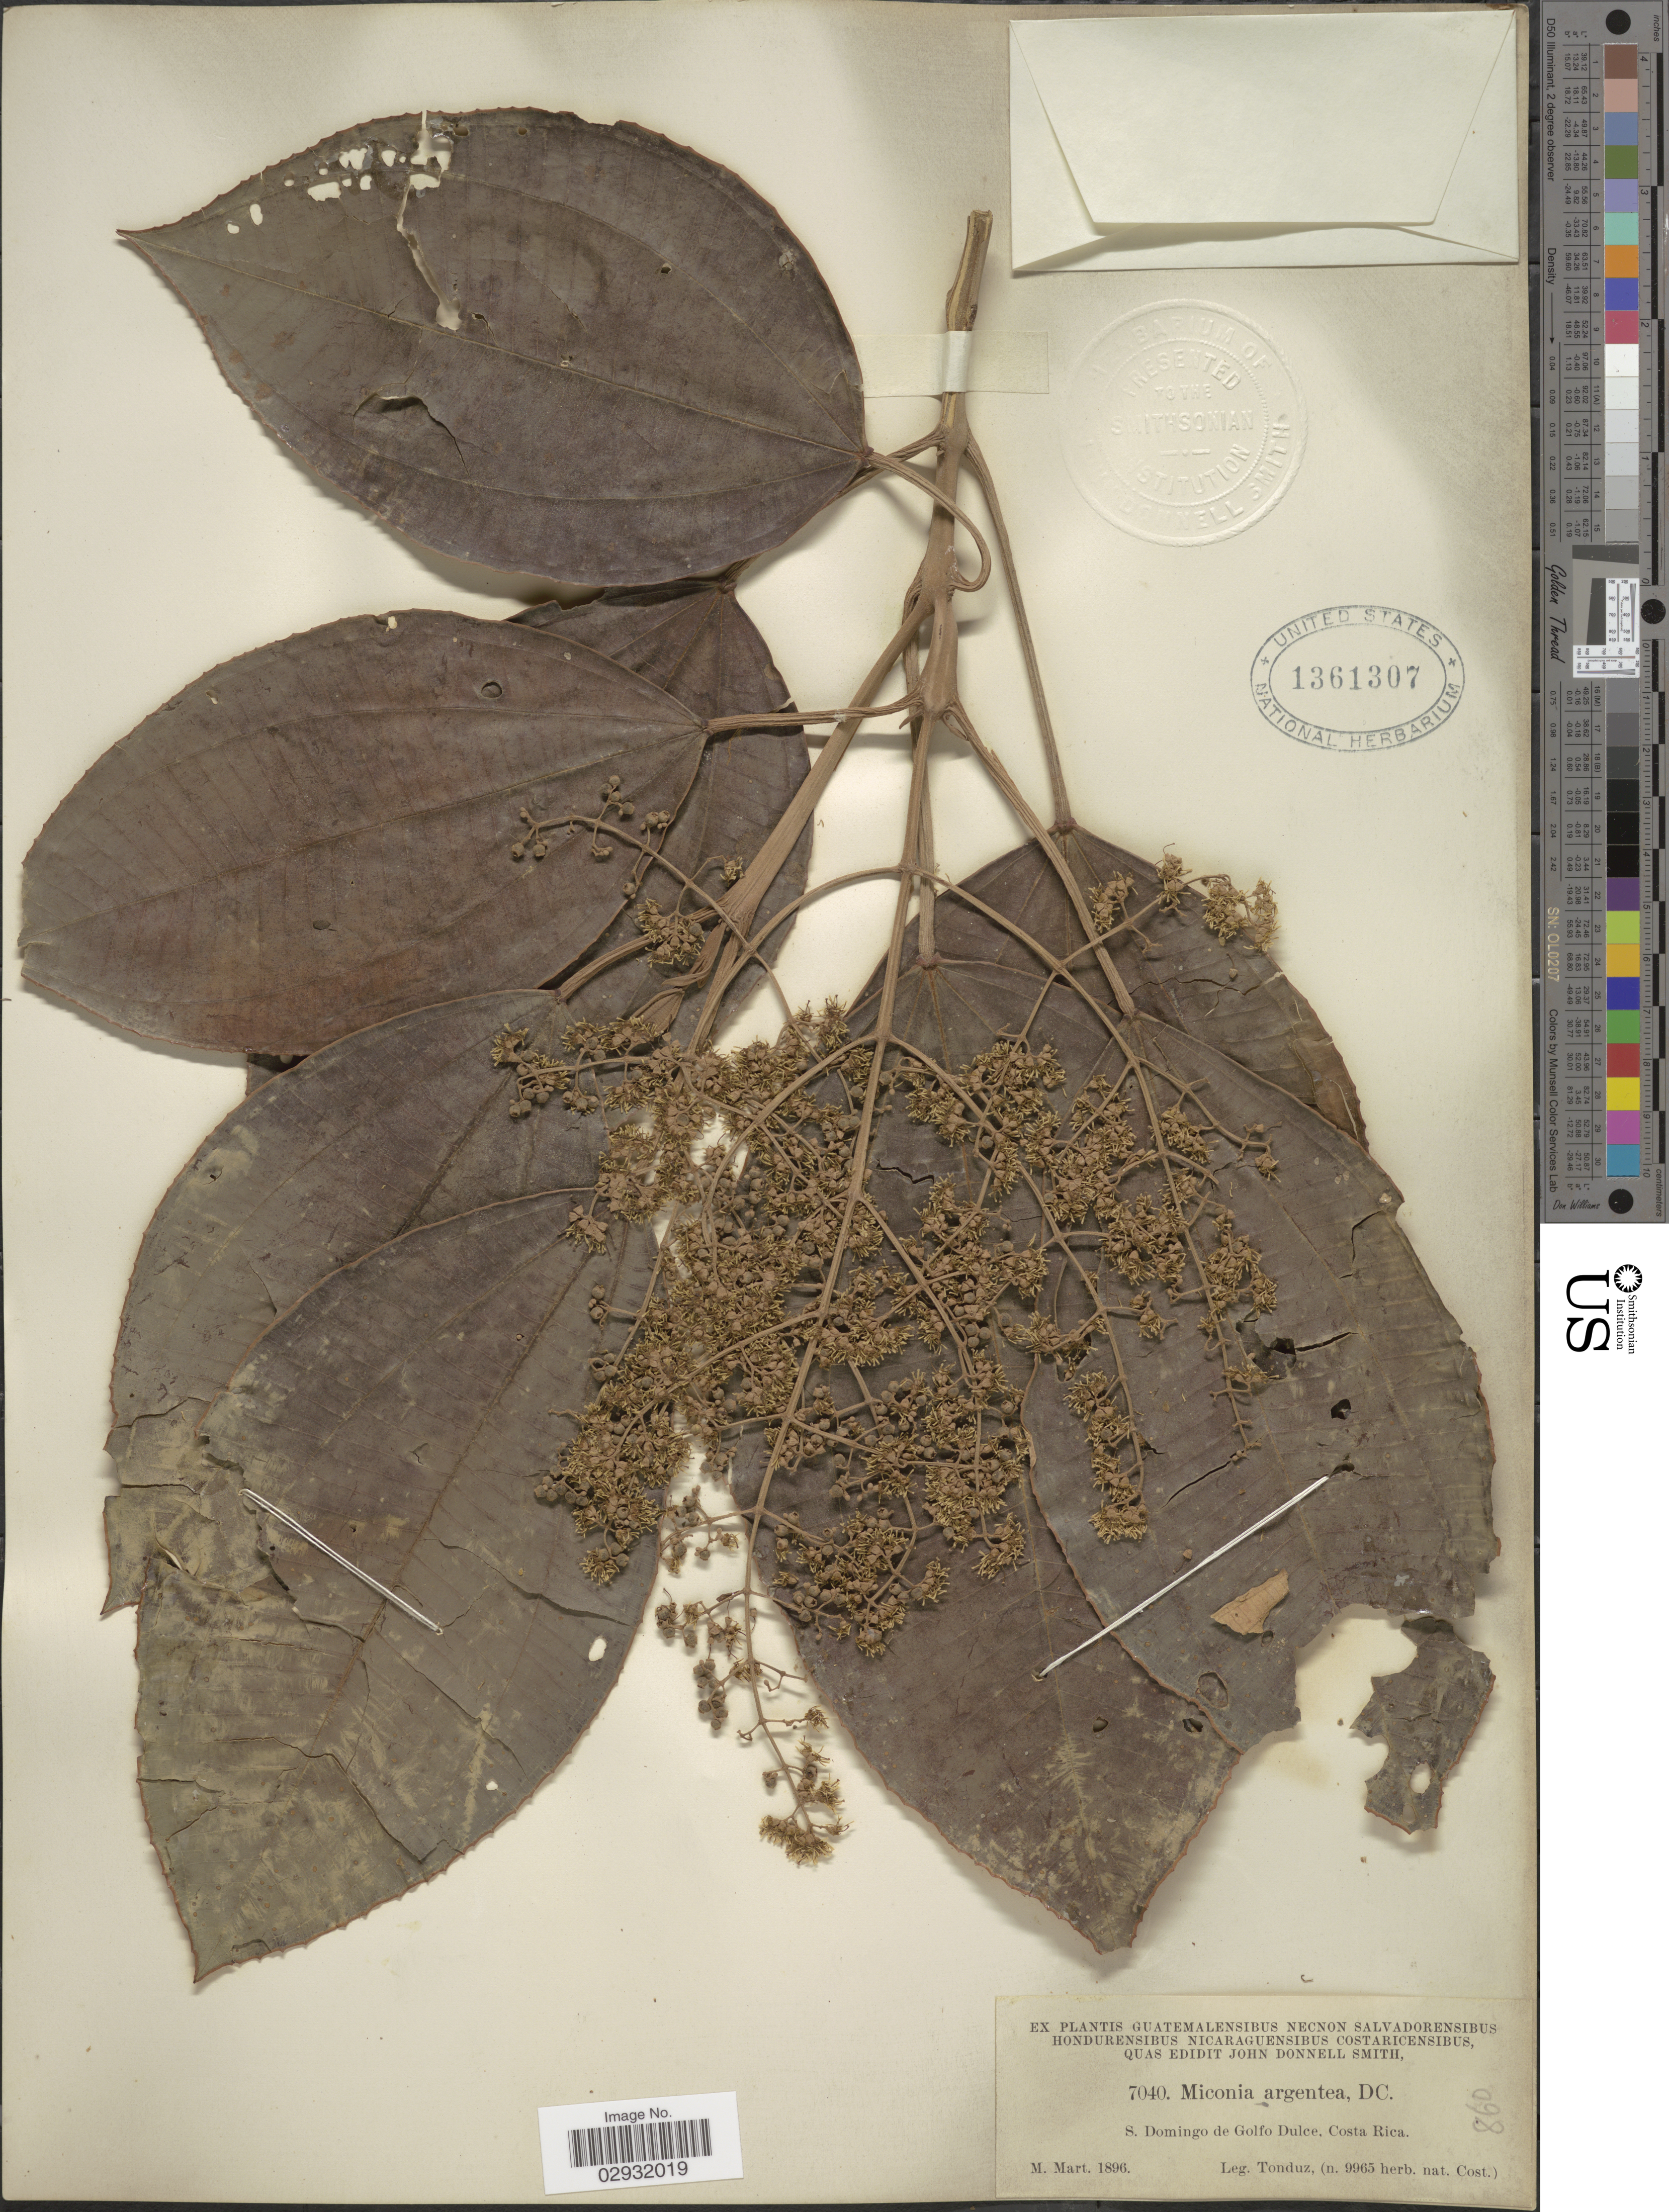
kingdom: Plantae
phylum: Tracheophyta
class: Magnoliopsida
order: Myrtales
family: Melastomataceae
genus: Miconia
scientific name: Miconia argentea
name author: (Sw.) DC.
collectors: Tonduz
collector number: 7040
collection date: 1896-03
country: Costa Rica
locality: S. Domingo de Golfo Dulce.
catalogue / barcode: US 1361307